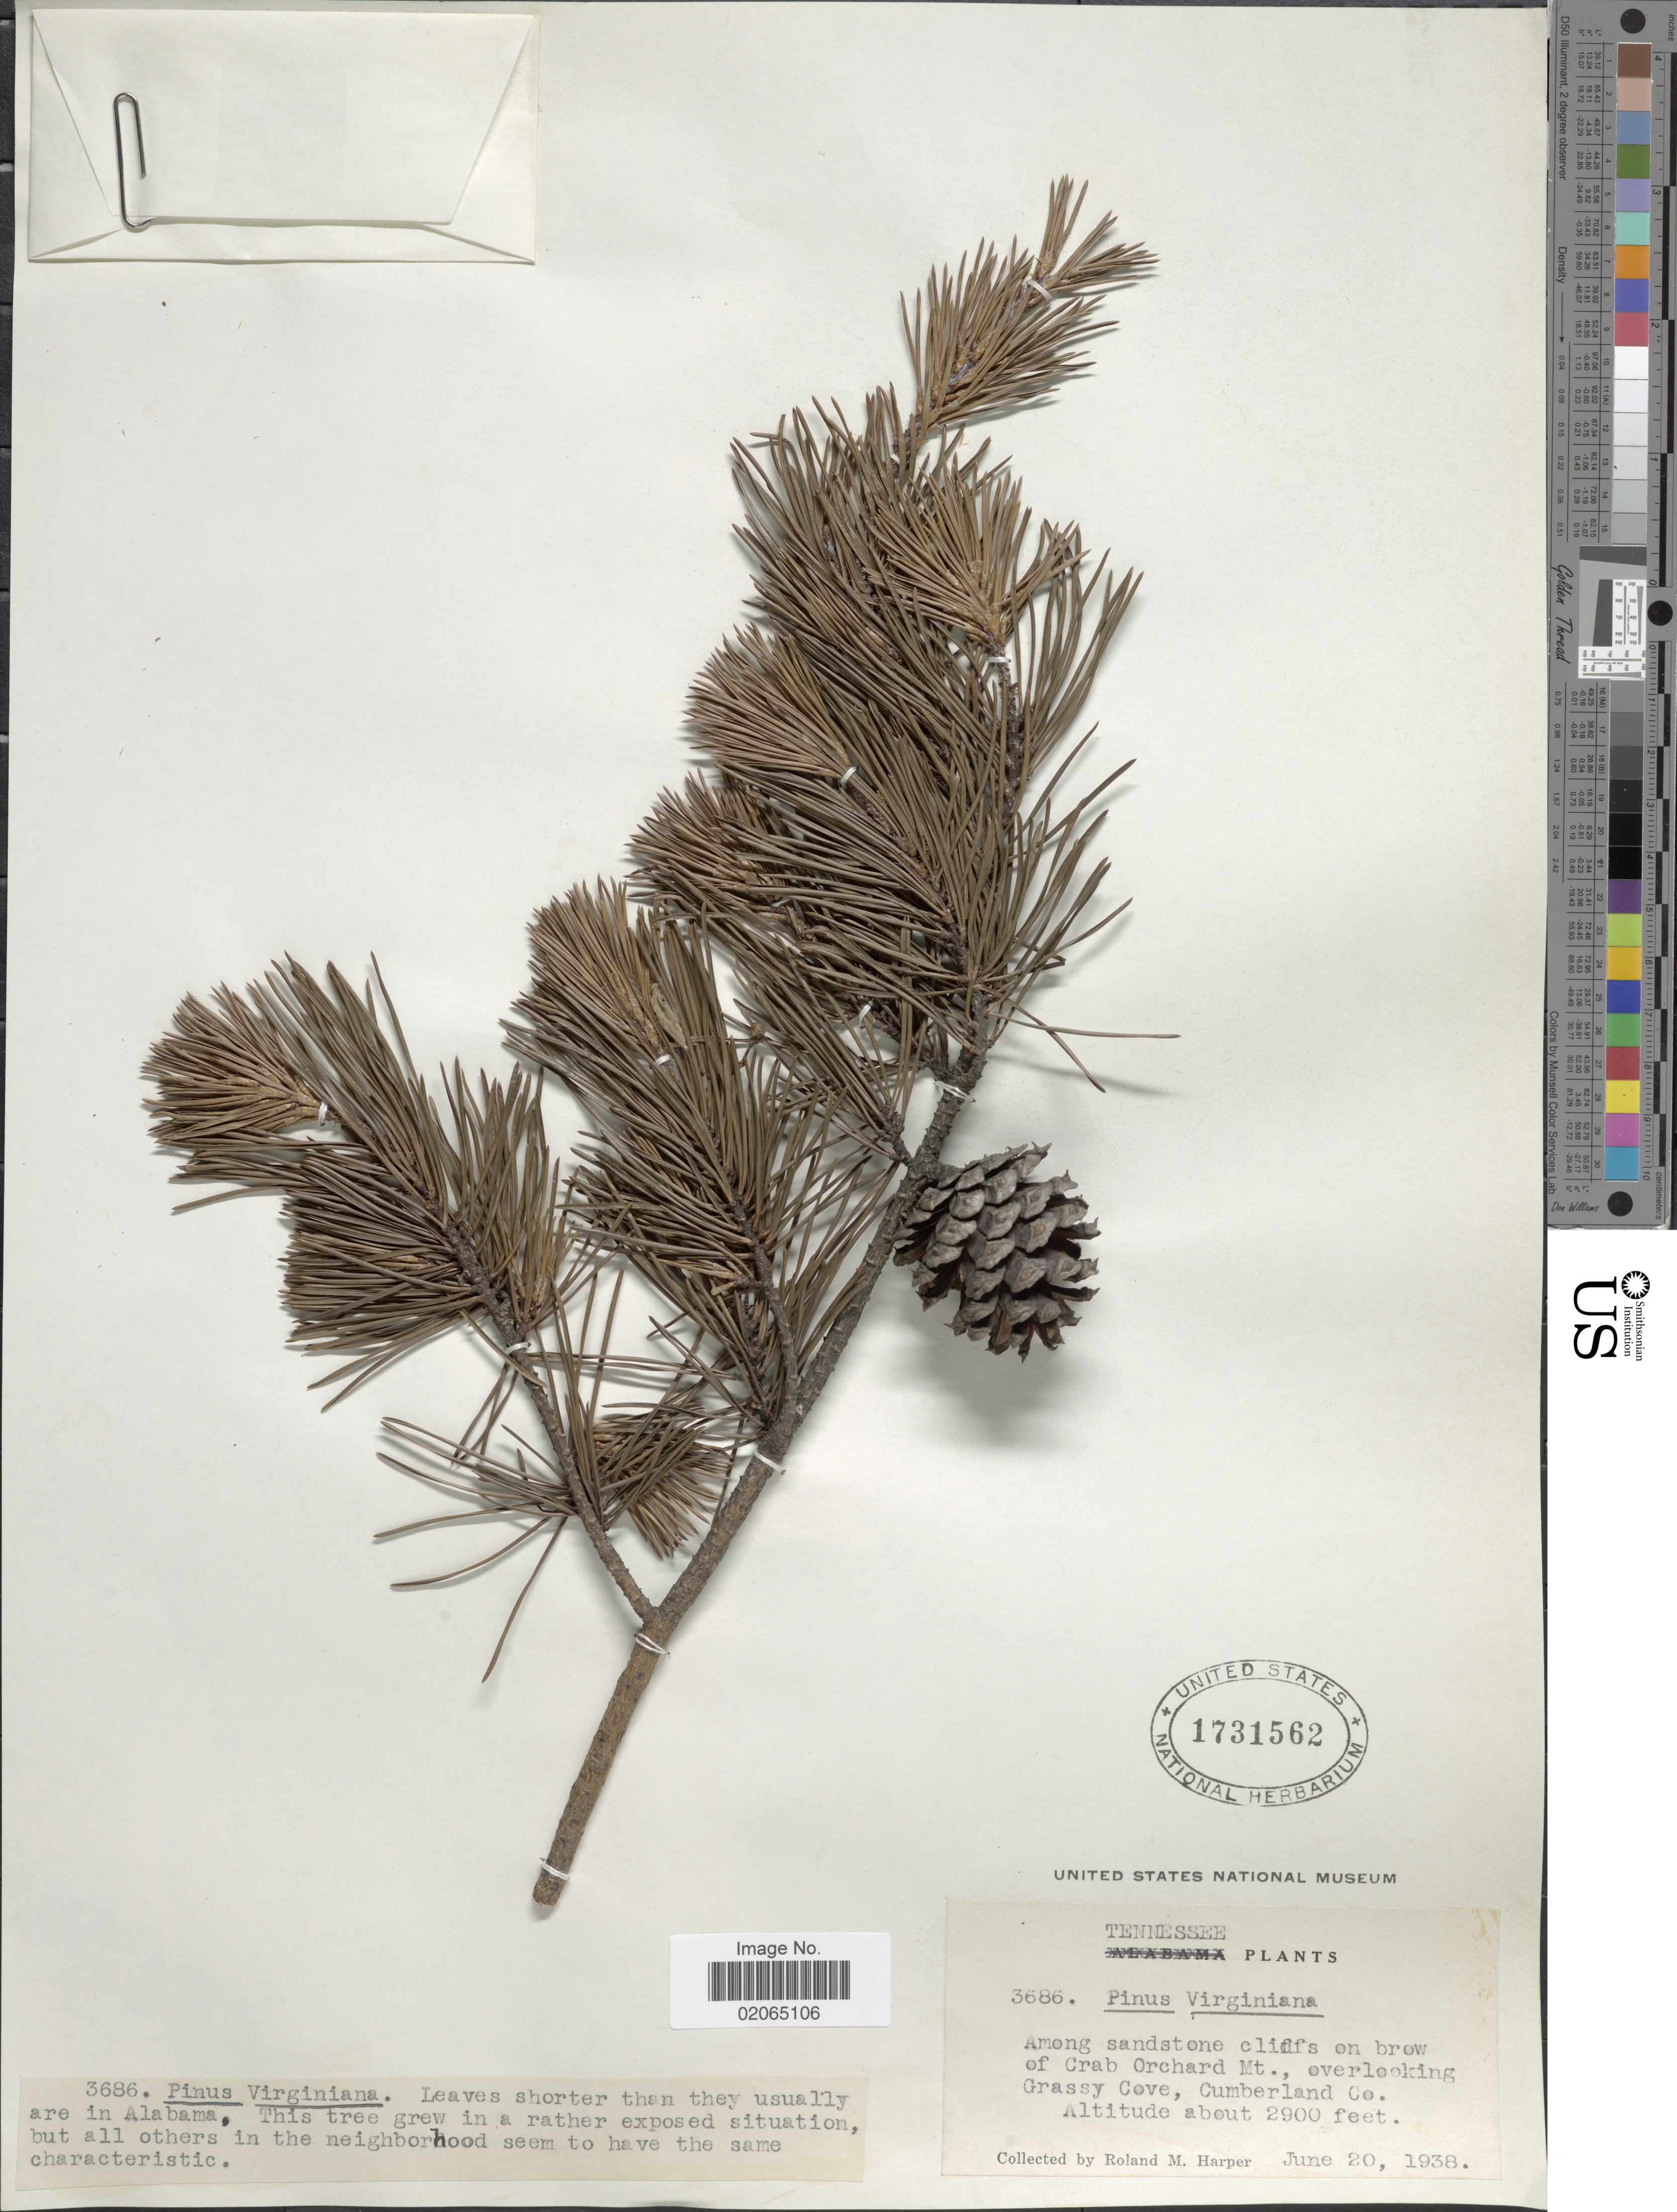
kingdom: Plantae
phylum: Tracheophyta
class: Pinopsida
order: Pinales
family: Pinaceae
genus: Pinus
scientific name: Pinus virginiana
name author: Mill.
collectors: R. M. Harper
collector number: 3686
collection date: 1938-06-20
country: United States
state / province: Tennessee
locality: Cliffs on brow of Crab Orchard Mt. Overlooking Grassy Cove, Cumberland Co.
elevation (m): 884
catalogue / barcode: US 1731562